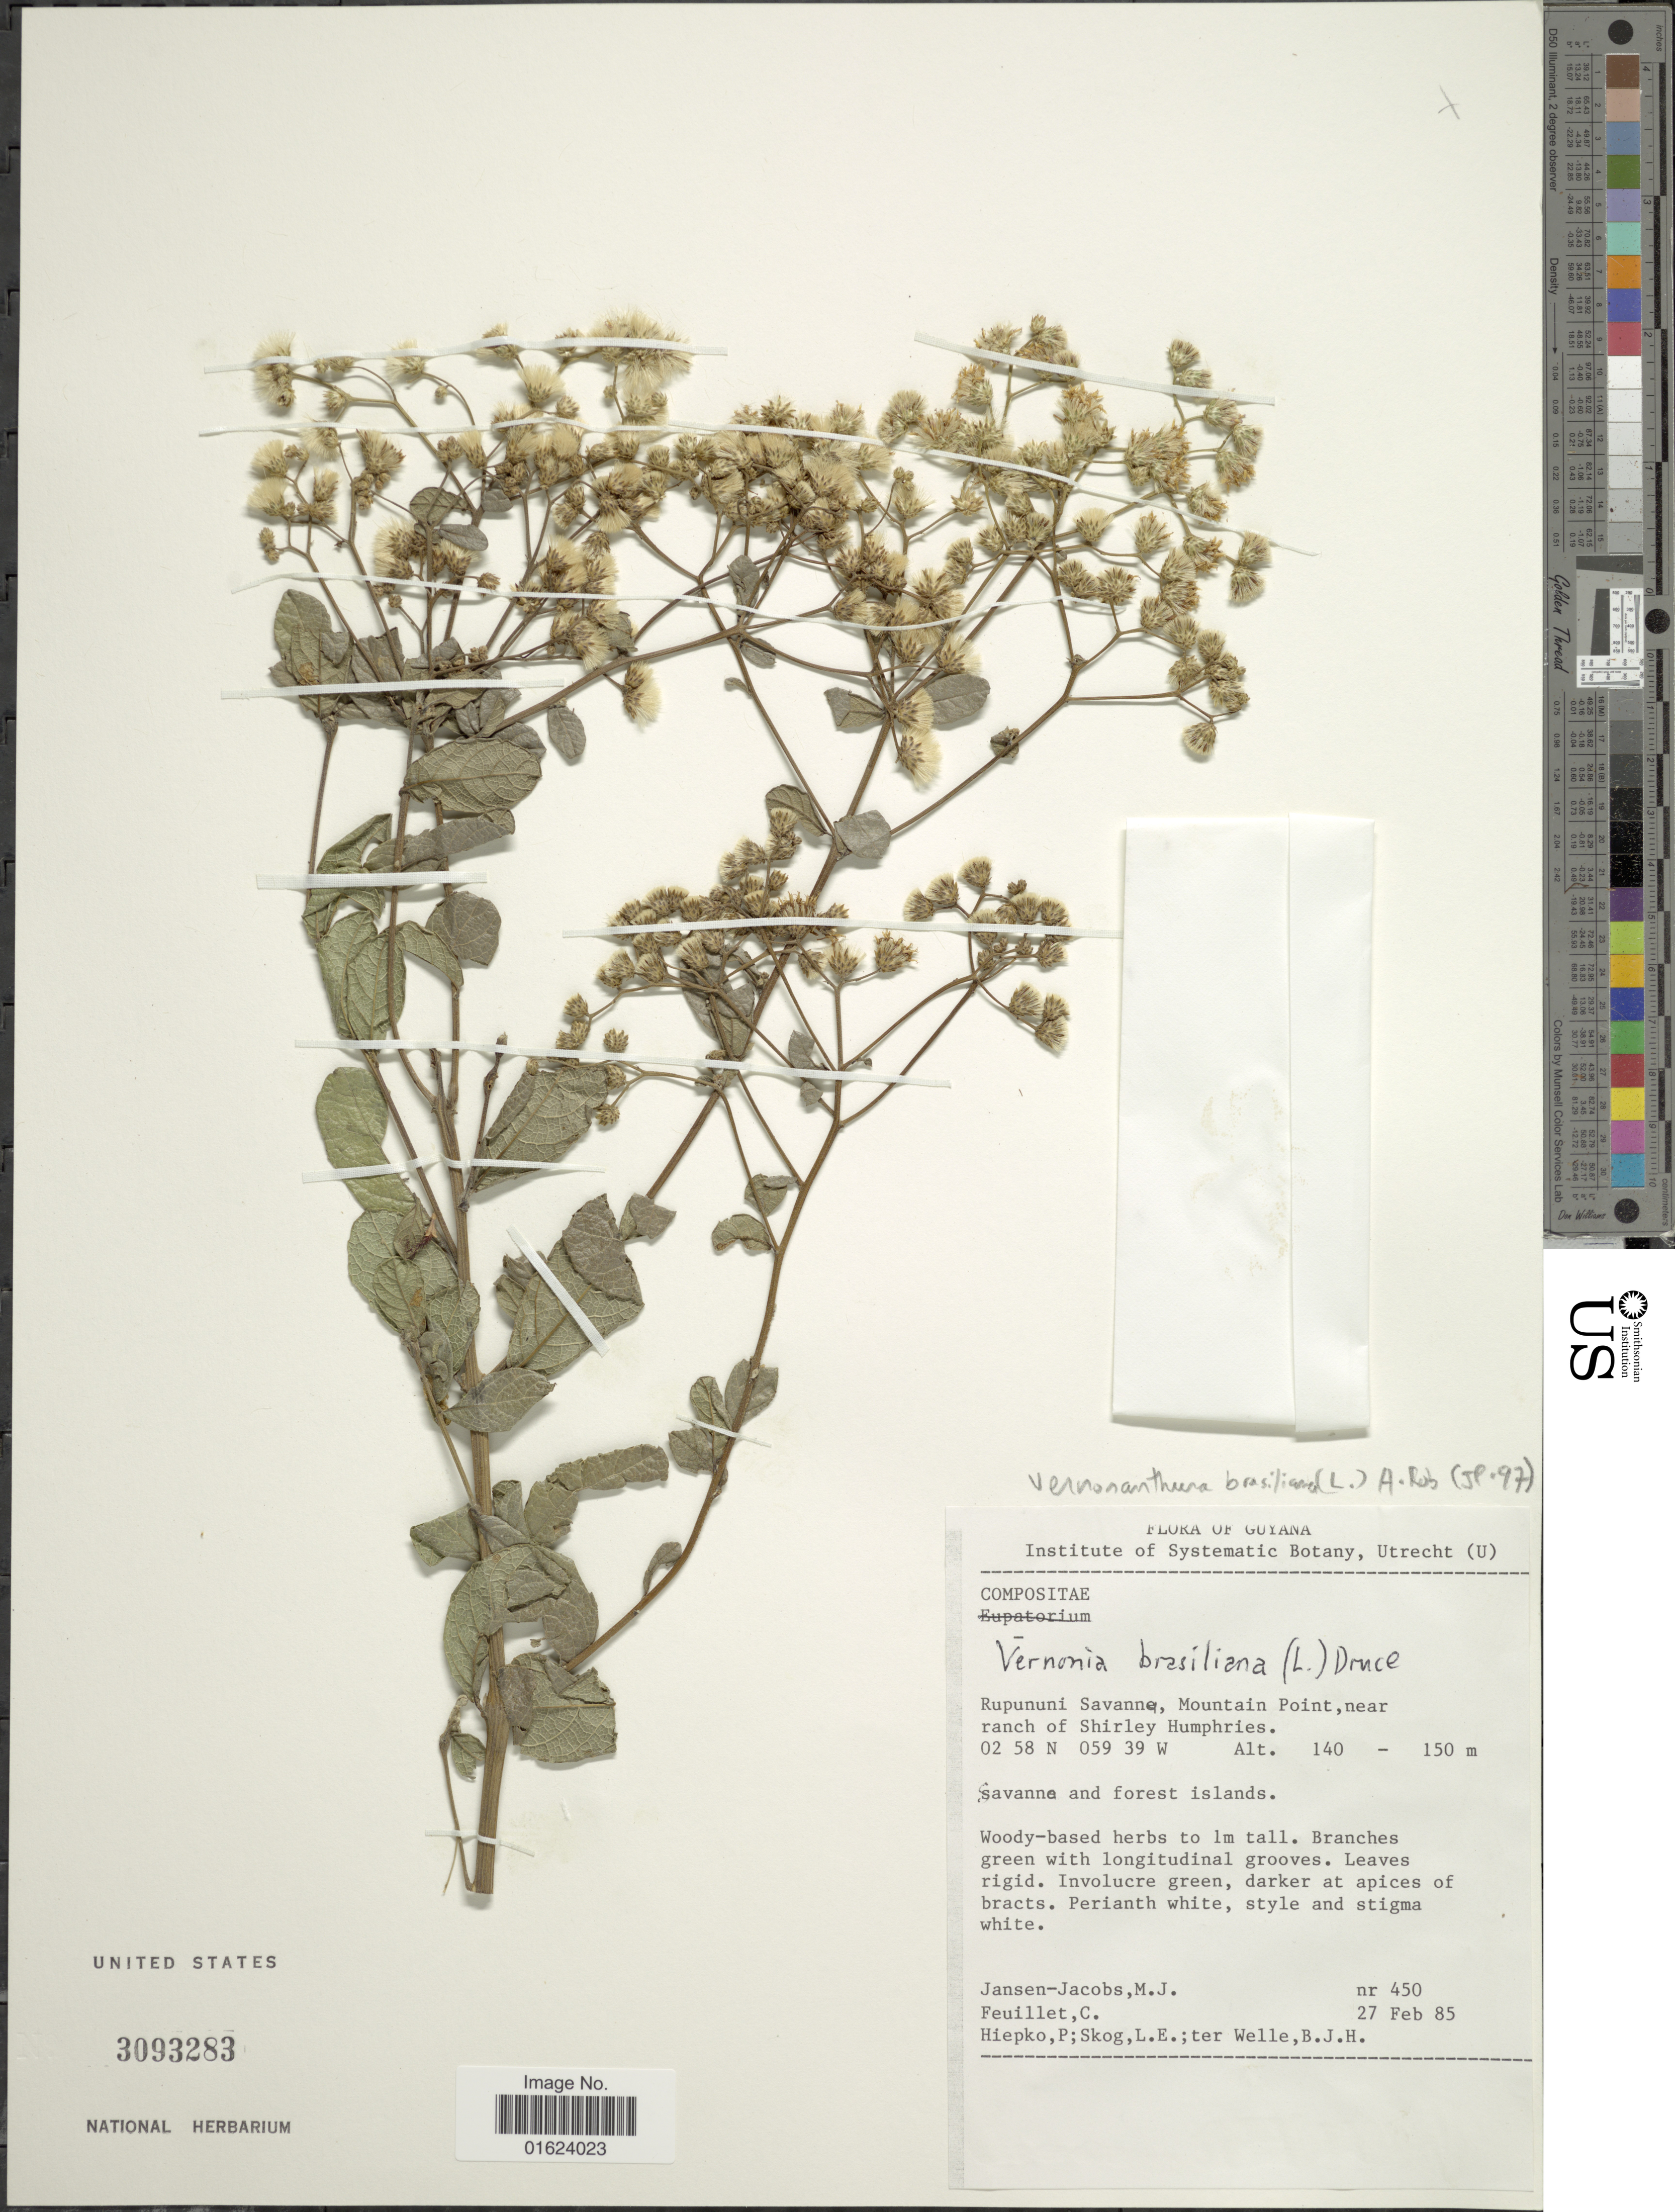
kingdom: Plantae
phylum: Tracheophyta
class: Magnoliopsida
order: Asterales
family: Asteraceae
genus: Vernonia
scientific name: Vernonia brasiliana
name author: (L.) Druce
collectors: M. J. Jansen-Jacobs, C. Feuillet, P. H. Hiepko, L. E. Skog & B. ter Welle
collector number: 450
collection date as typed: Transcribed d/m/y: 27/2/85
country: Guyana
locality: Guyana. Rupununi Savanne, Mountain Point near ranch of Shirley Humpries.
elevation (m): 140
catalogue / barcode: US 3093283